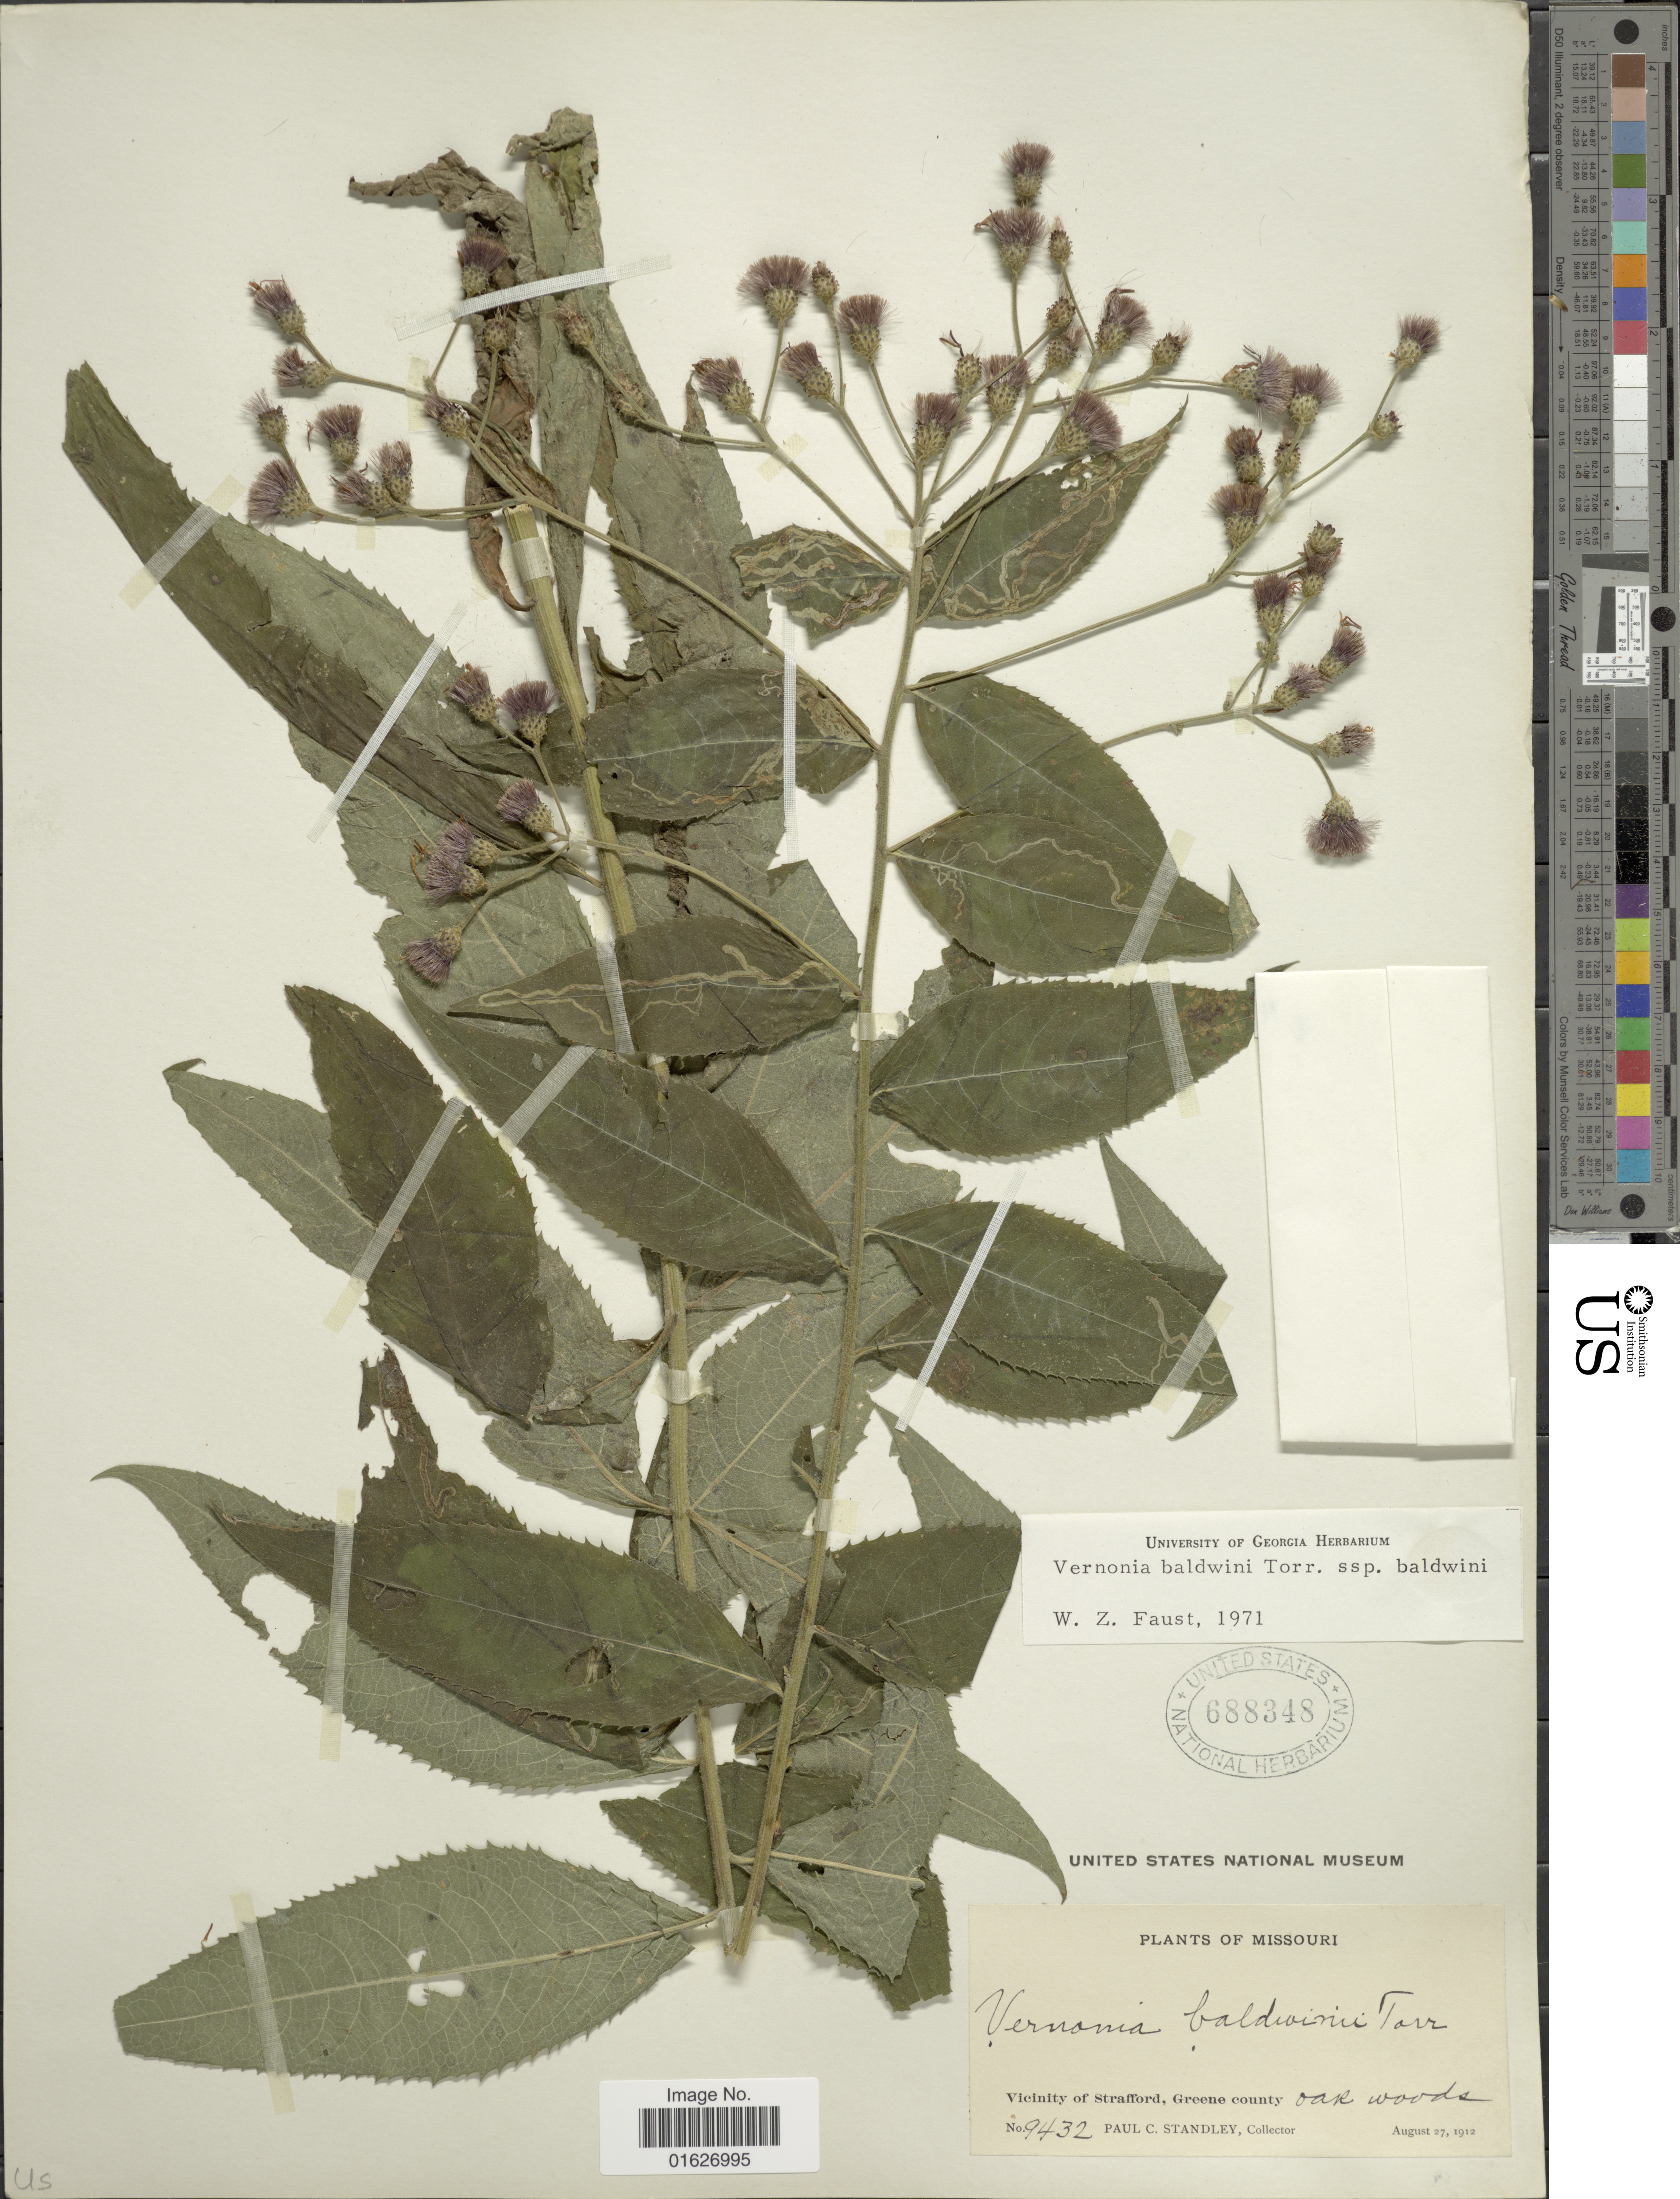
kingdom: Plantae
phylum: Tracheophyta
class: Magnoliopsida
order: Asterales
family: Asteraceae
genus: Vernonia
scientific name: Vernonia baldwinii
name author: Torr.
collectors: P. C. Standley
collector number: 9432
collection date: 1912-08-27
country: United States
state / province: Missouri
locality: Vicinity of Strafford, Greene County.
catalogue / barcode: US 688348